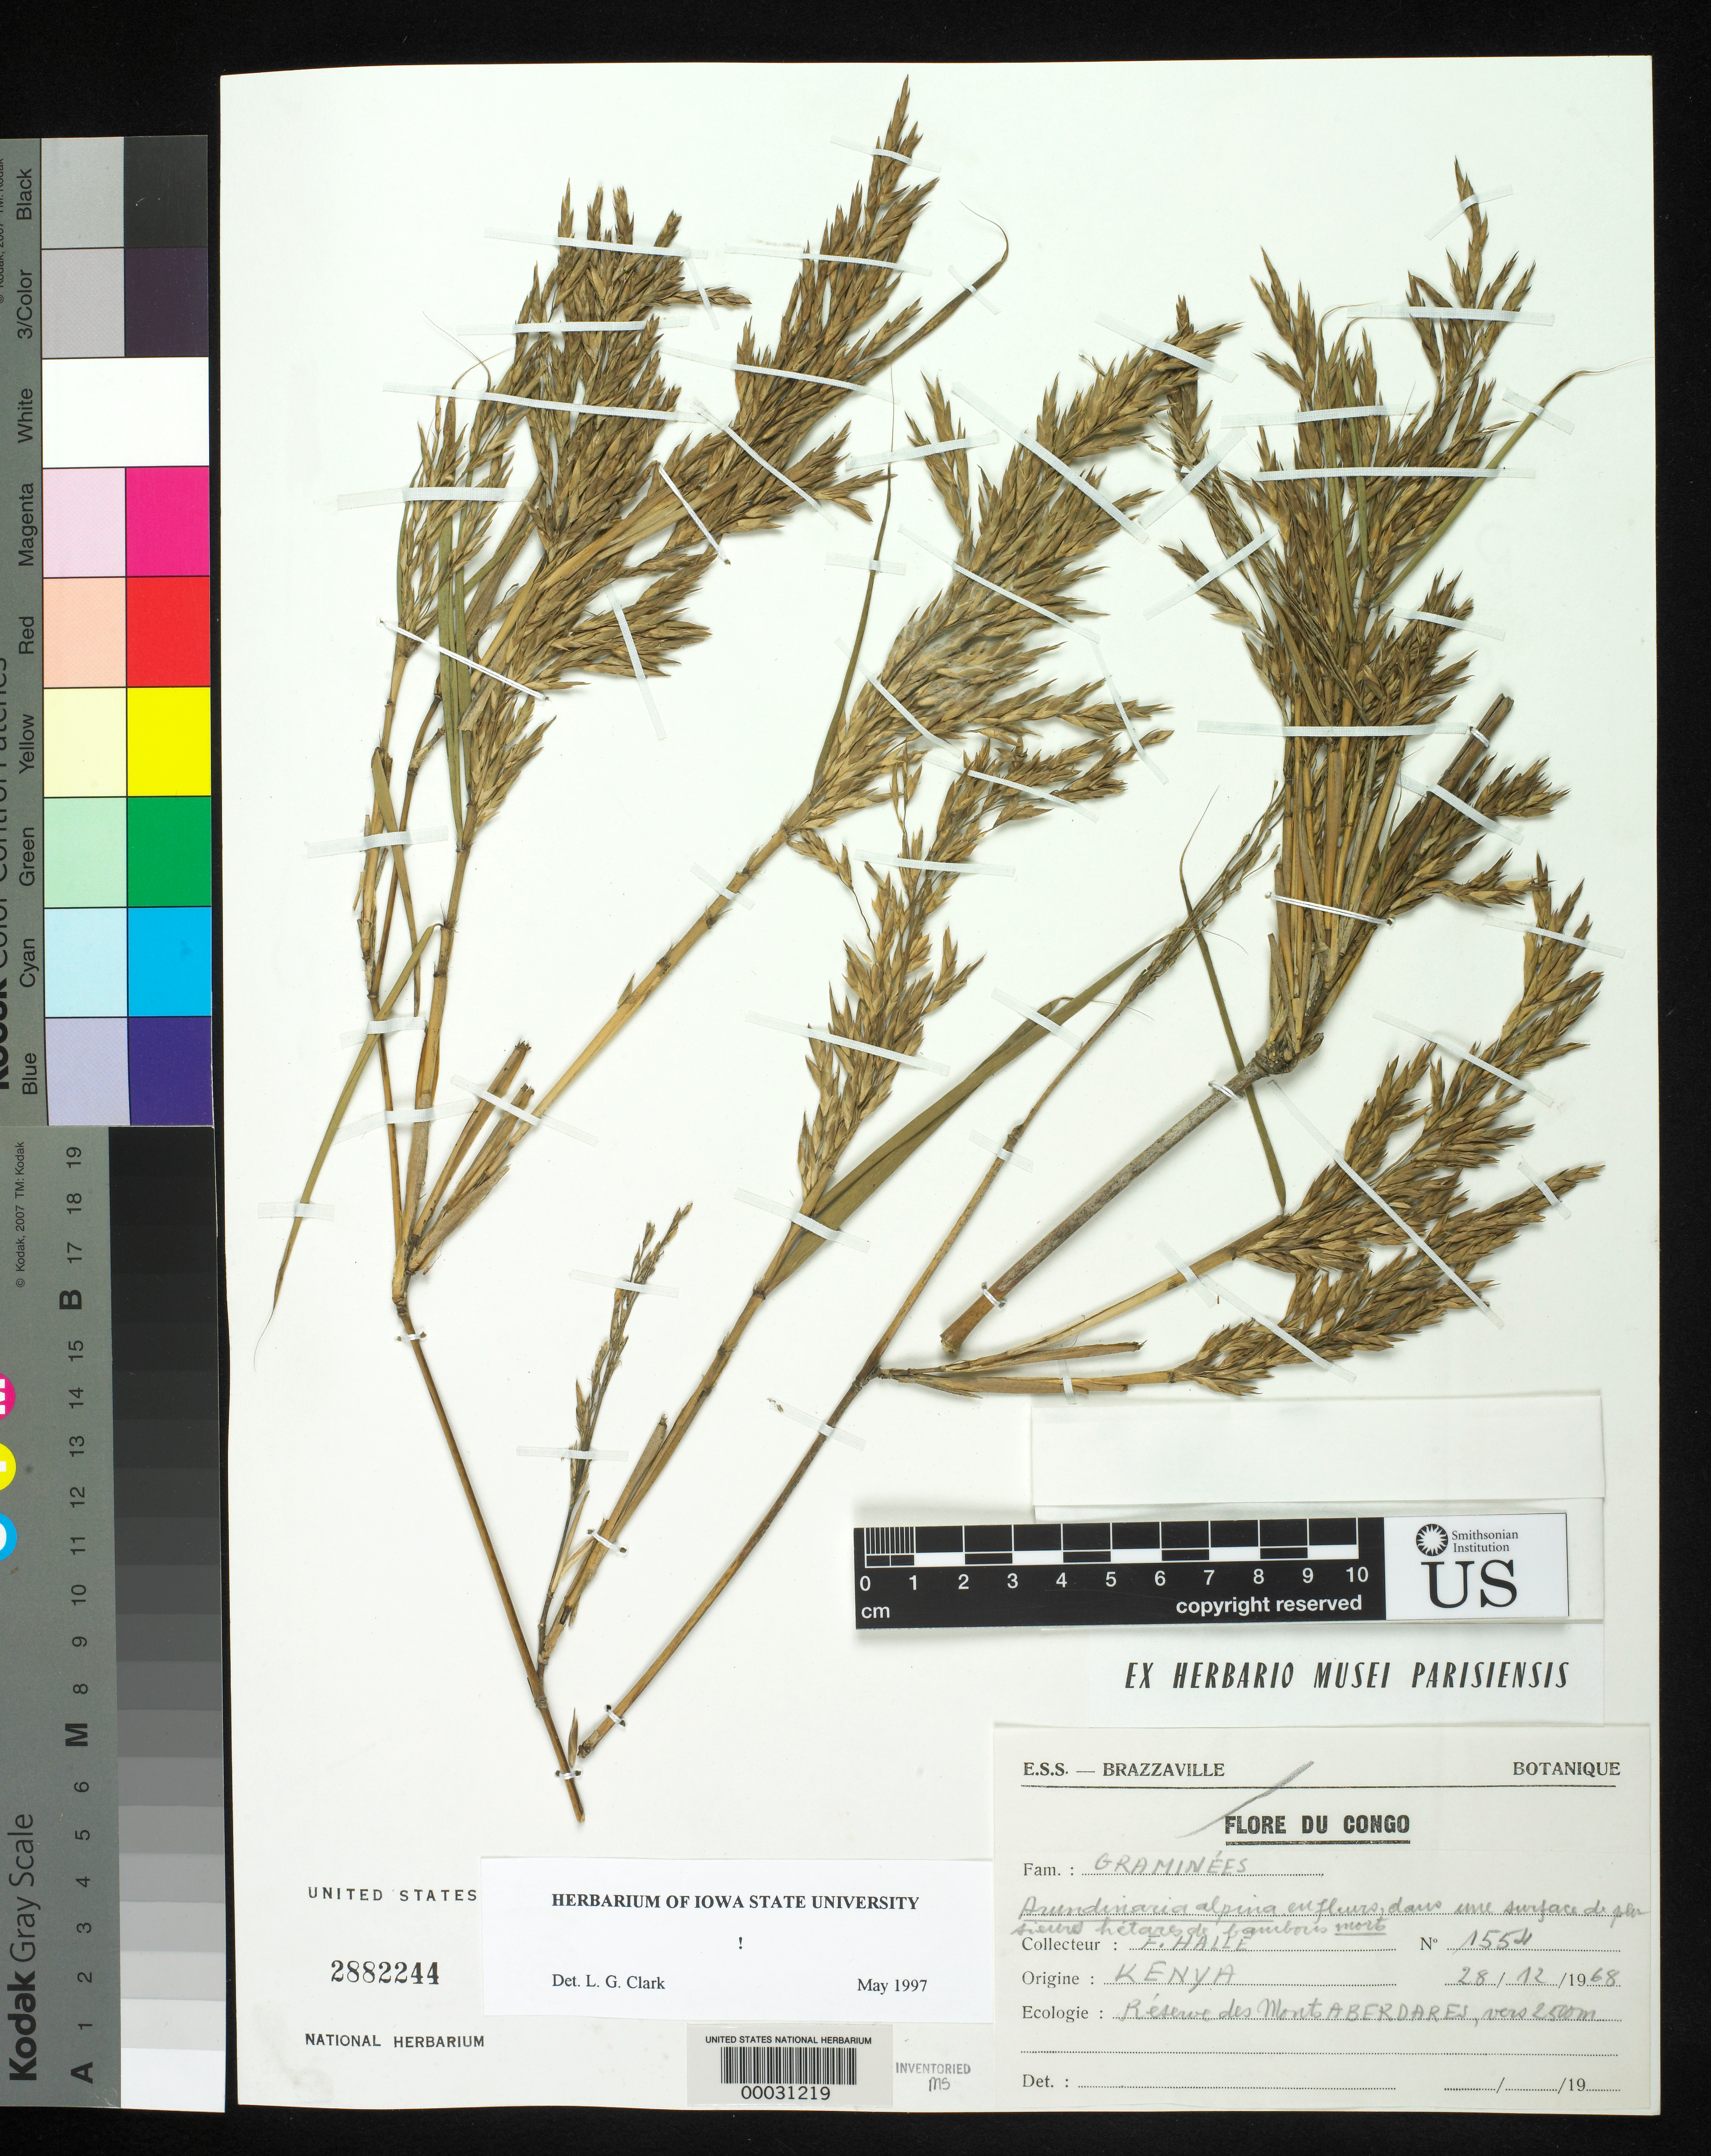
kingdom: Plantae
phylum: Tracheophyta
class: Liliopsida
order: Poales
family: Poaceae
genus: Oldeania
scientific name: Oldeania alpina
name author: (K. Schum.) Stapleton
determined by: Poaceae Reorganization Project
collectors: F. Hallé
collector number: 1554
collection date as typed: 28 Dec 1968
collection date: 1968-12-28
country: Kenya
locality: Mt. aberdares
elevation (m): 2500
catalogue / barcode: US 2882244